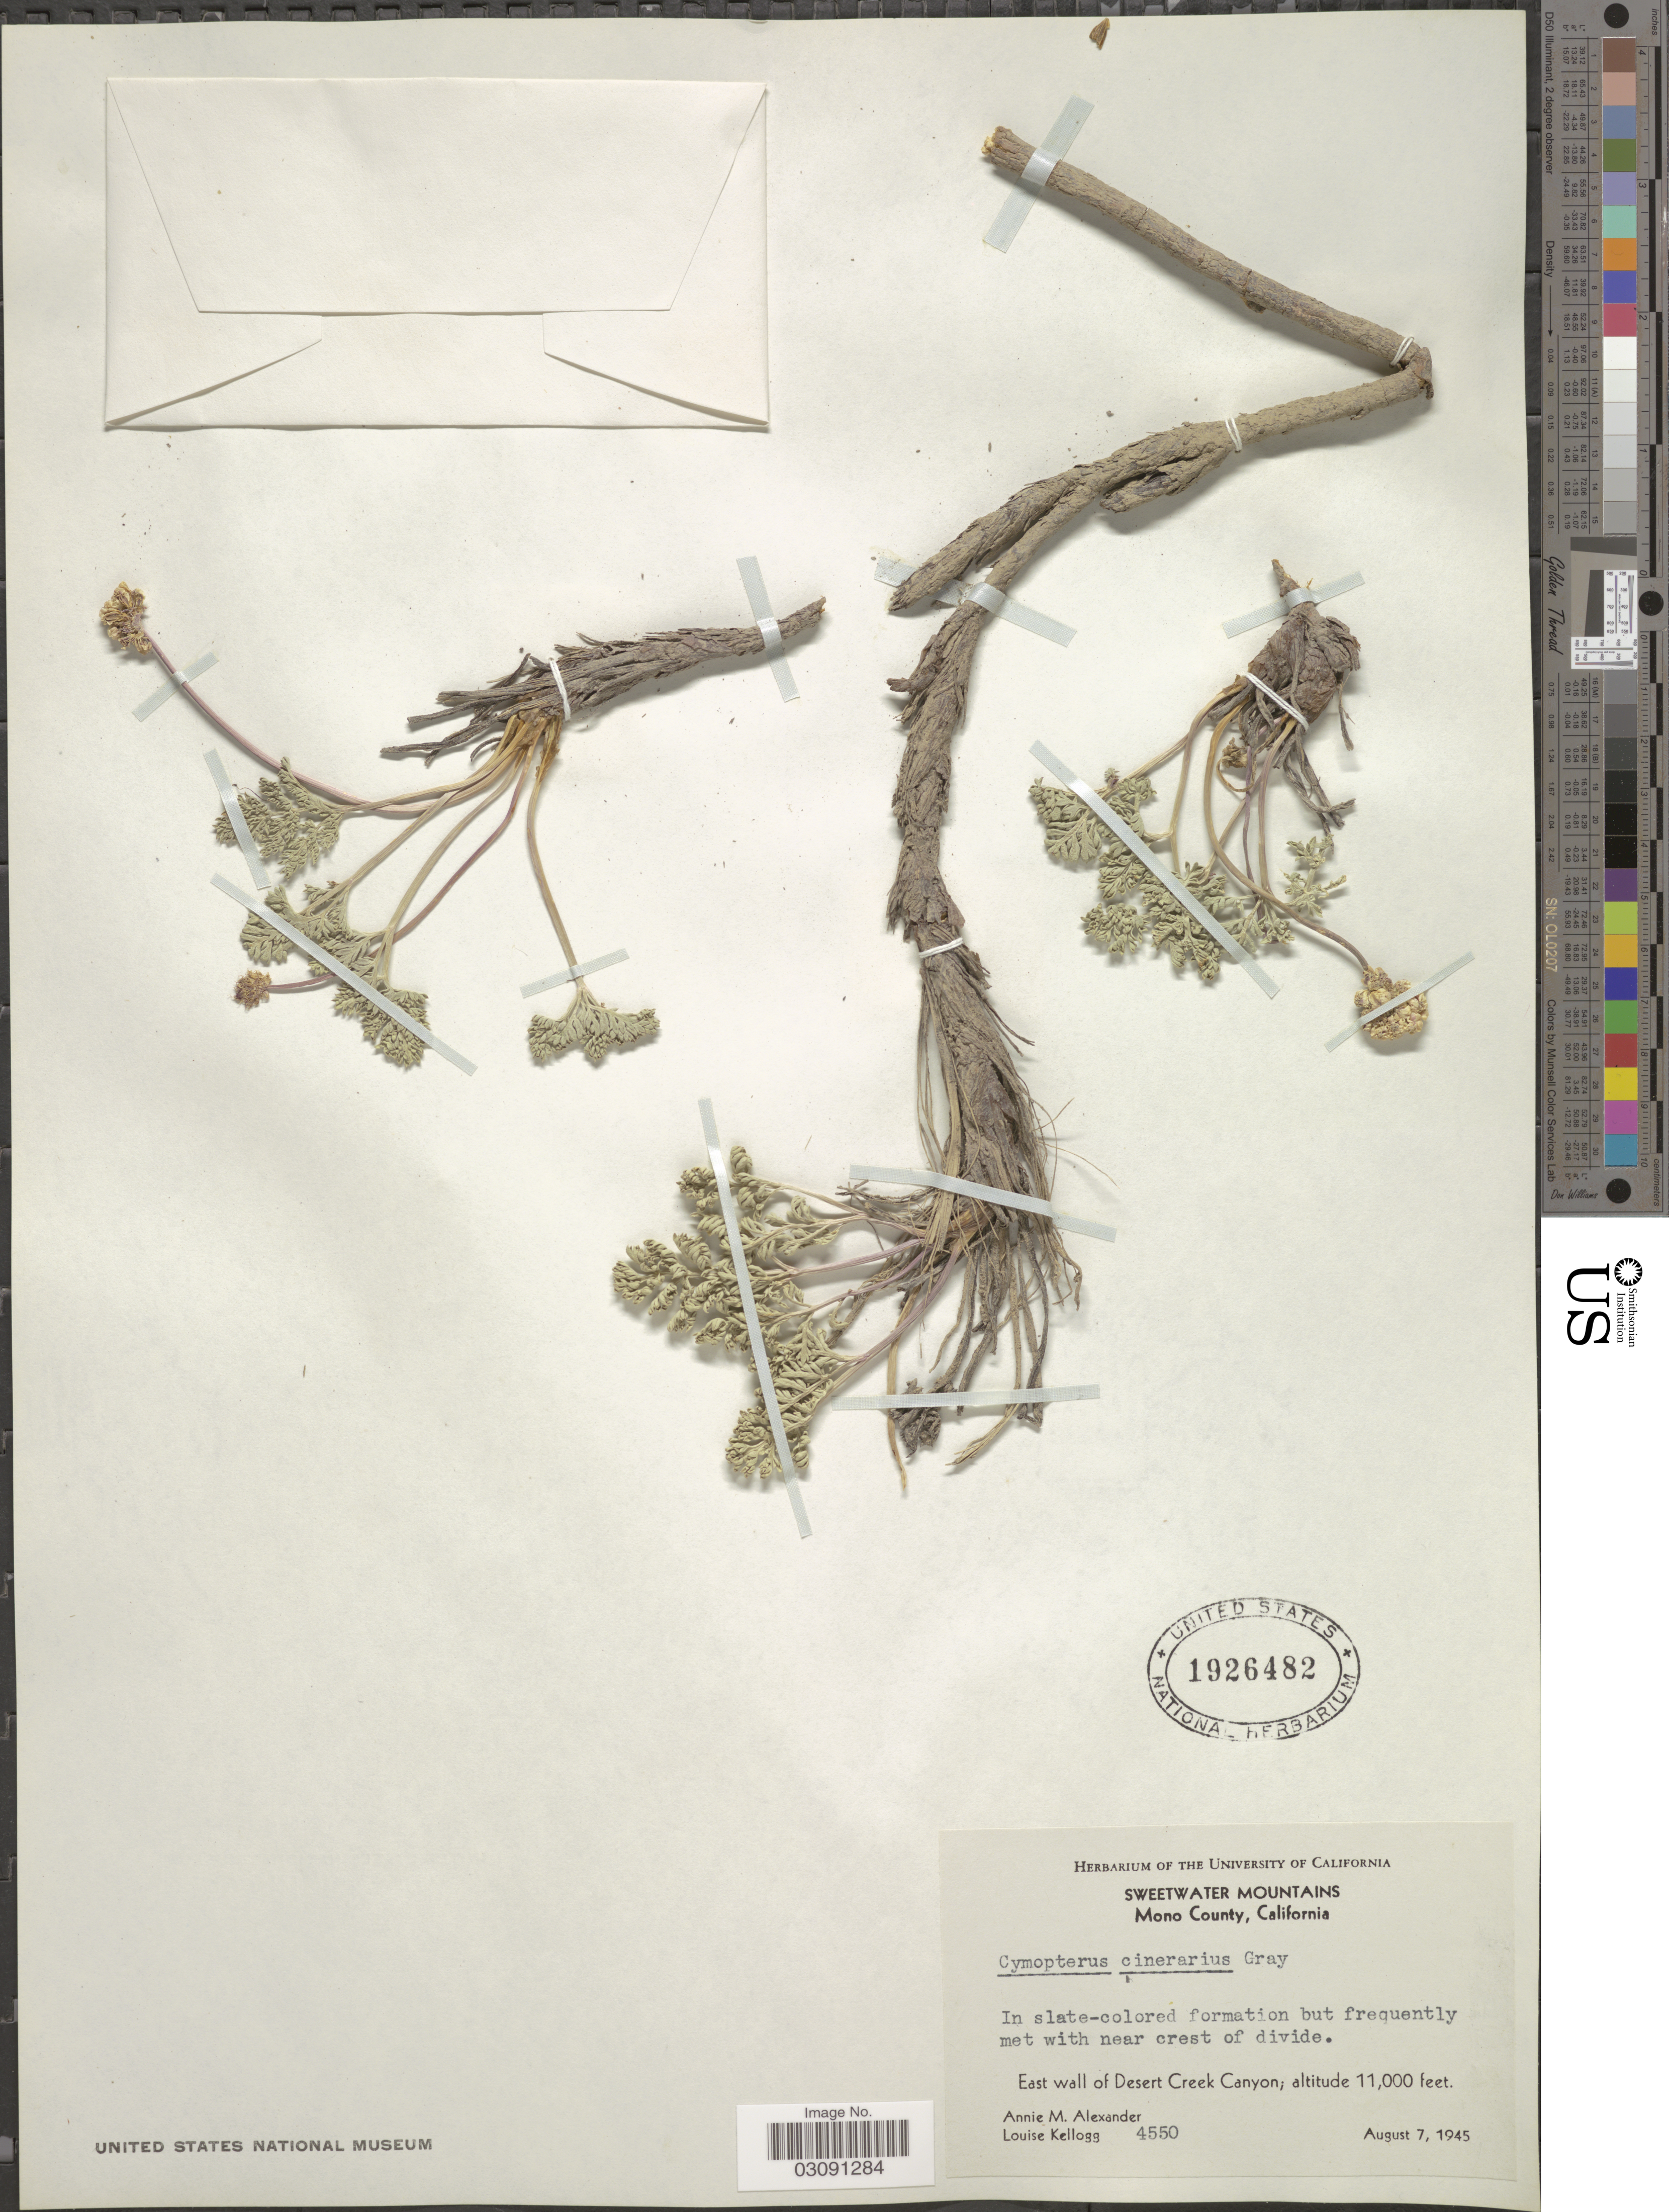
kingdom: Plantae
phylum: Tracheophyta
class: Magnoliopsida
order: Apiales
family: Apiaceae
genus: Cymopterus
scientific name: Cymopterus cinerarius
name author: A. Gray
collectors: A. M. Alexander & L. Kellog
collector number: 4550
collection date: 1945-08-07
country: United States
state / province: California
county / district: Mono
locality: Sweetwater Mountains. Mono County. Near crest of divide. East wall of Desert Creek Canyon.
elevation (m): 3353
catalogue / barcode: US 1926482